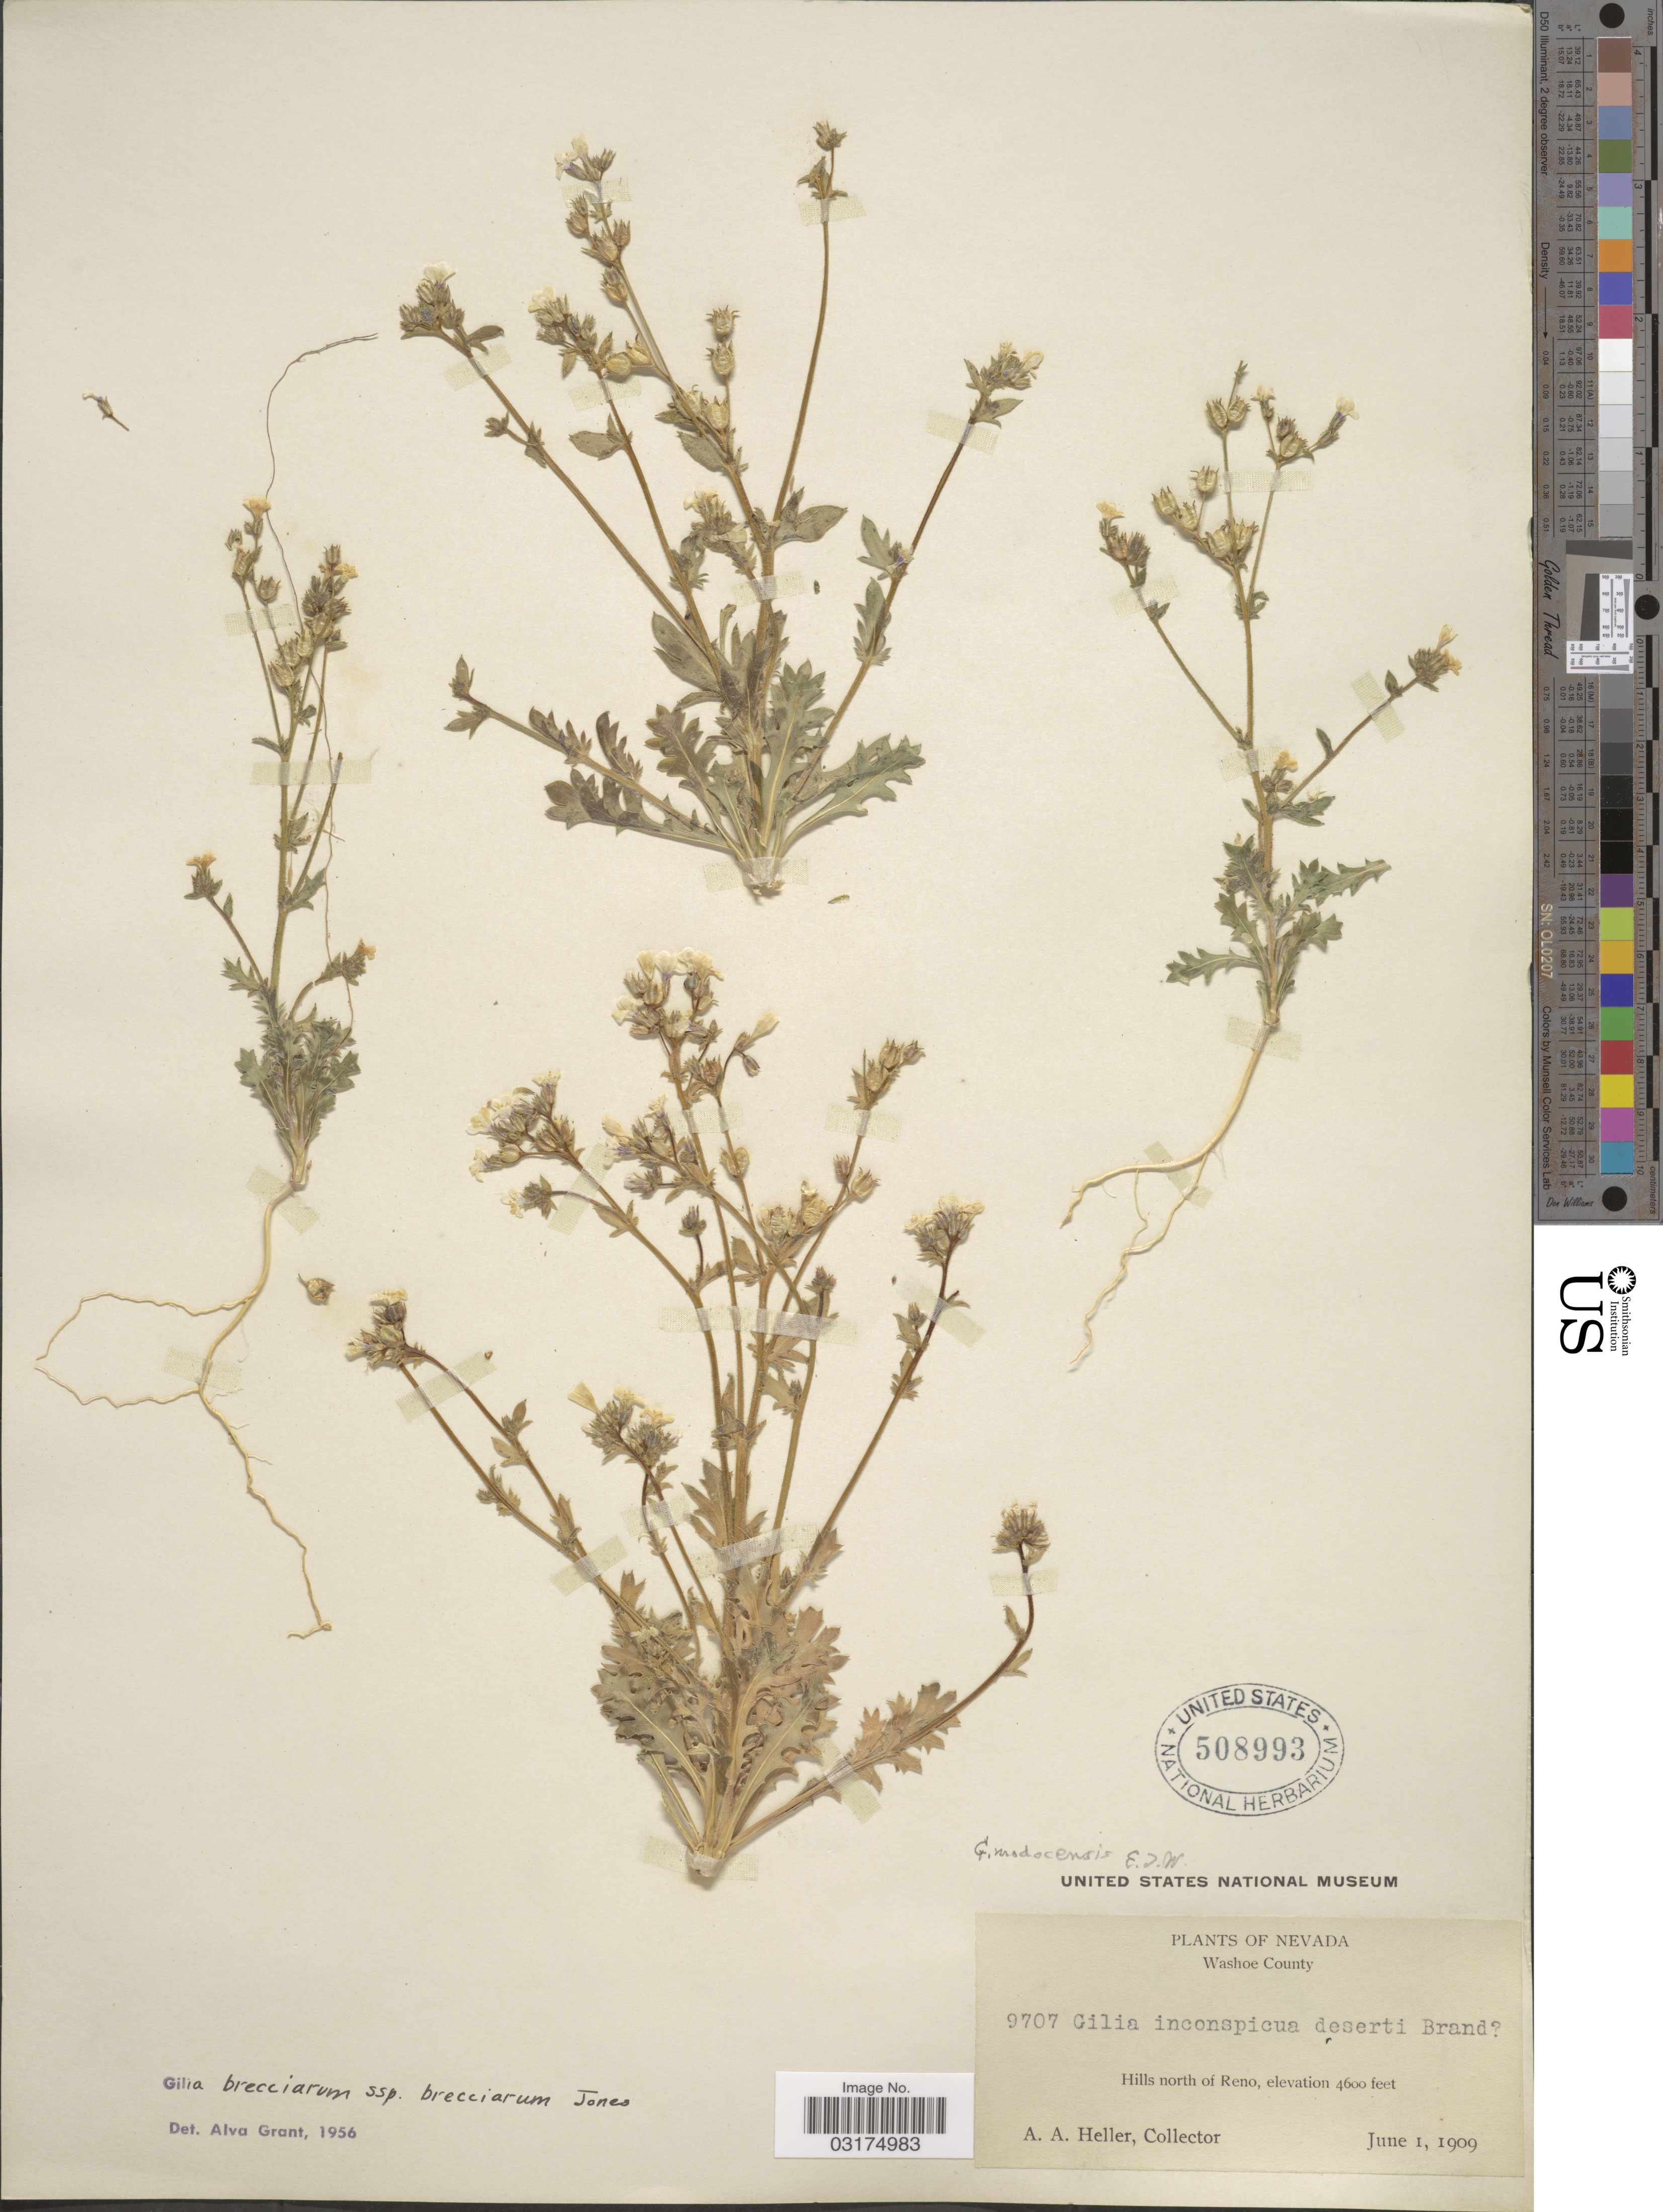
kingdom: Plantae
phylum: Tracheophyta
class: Magnoliopsida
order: Ericales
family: Polemoniaceae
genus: Gilia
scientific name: Gilia brecciarum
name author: M.E. Jones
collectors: A. A. Heller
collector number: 9707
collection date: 1909-06-01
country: United States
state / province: Nevada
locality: Washoe County. Hills north of Reno.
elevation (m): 1402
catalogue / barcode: US 508993